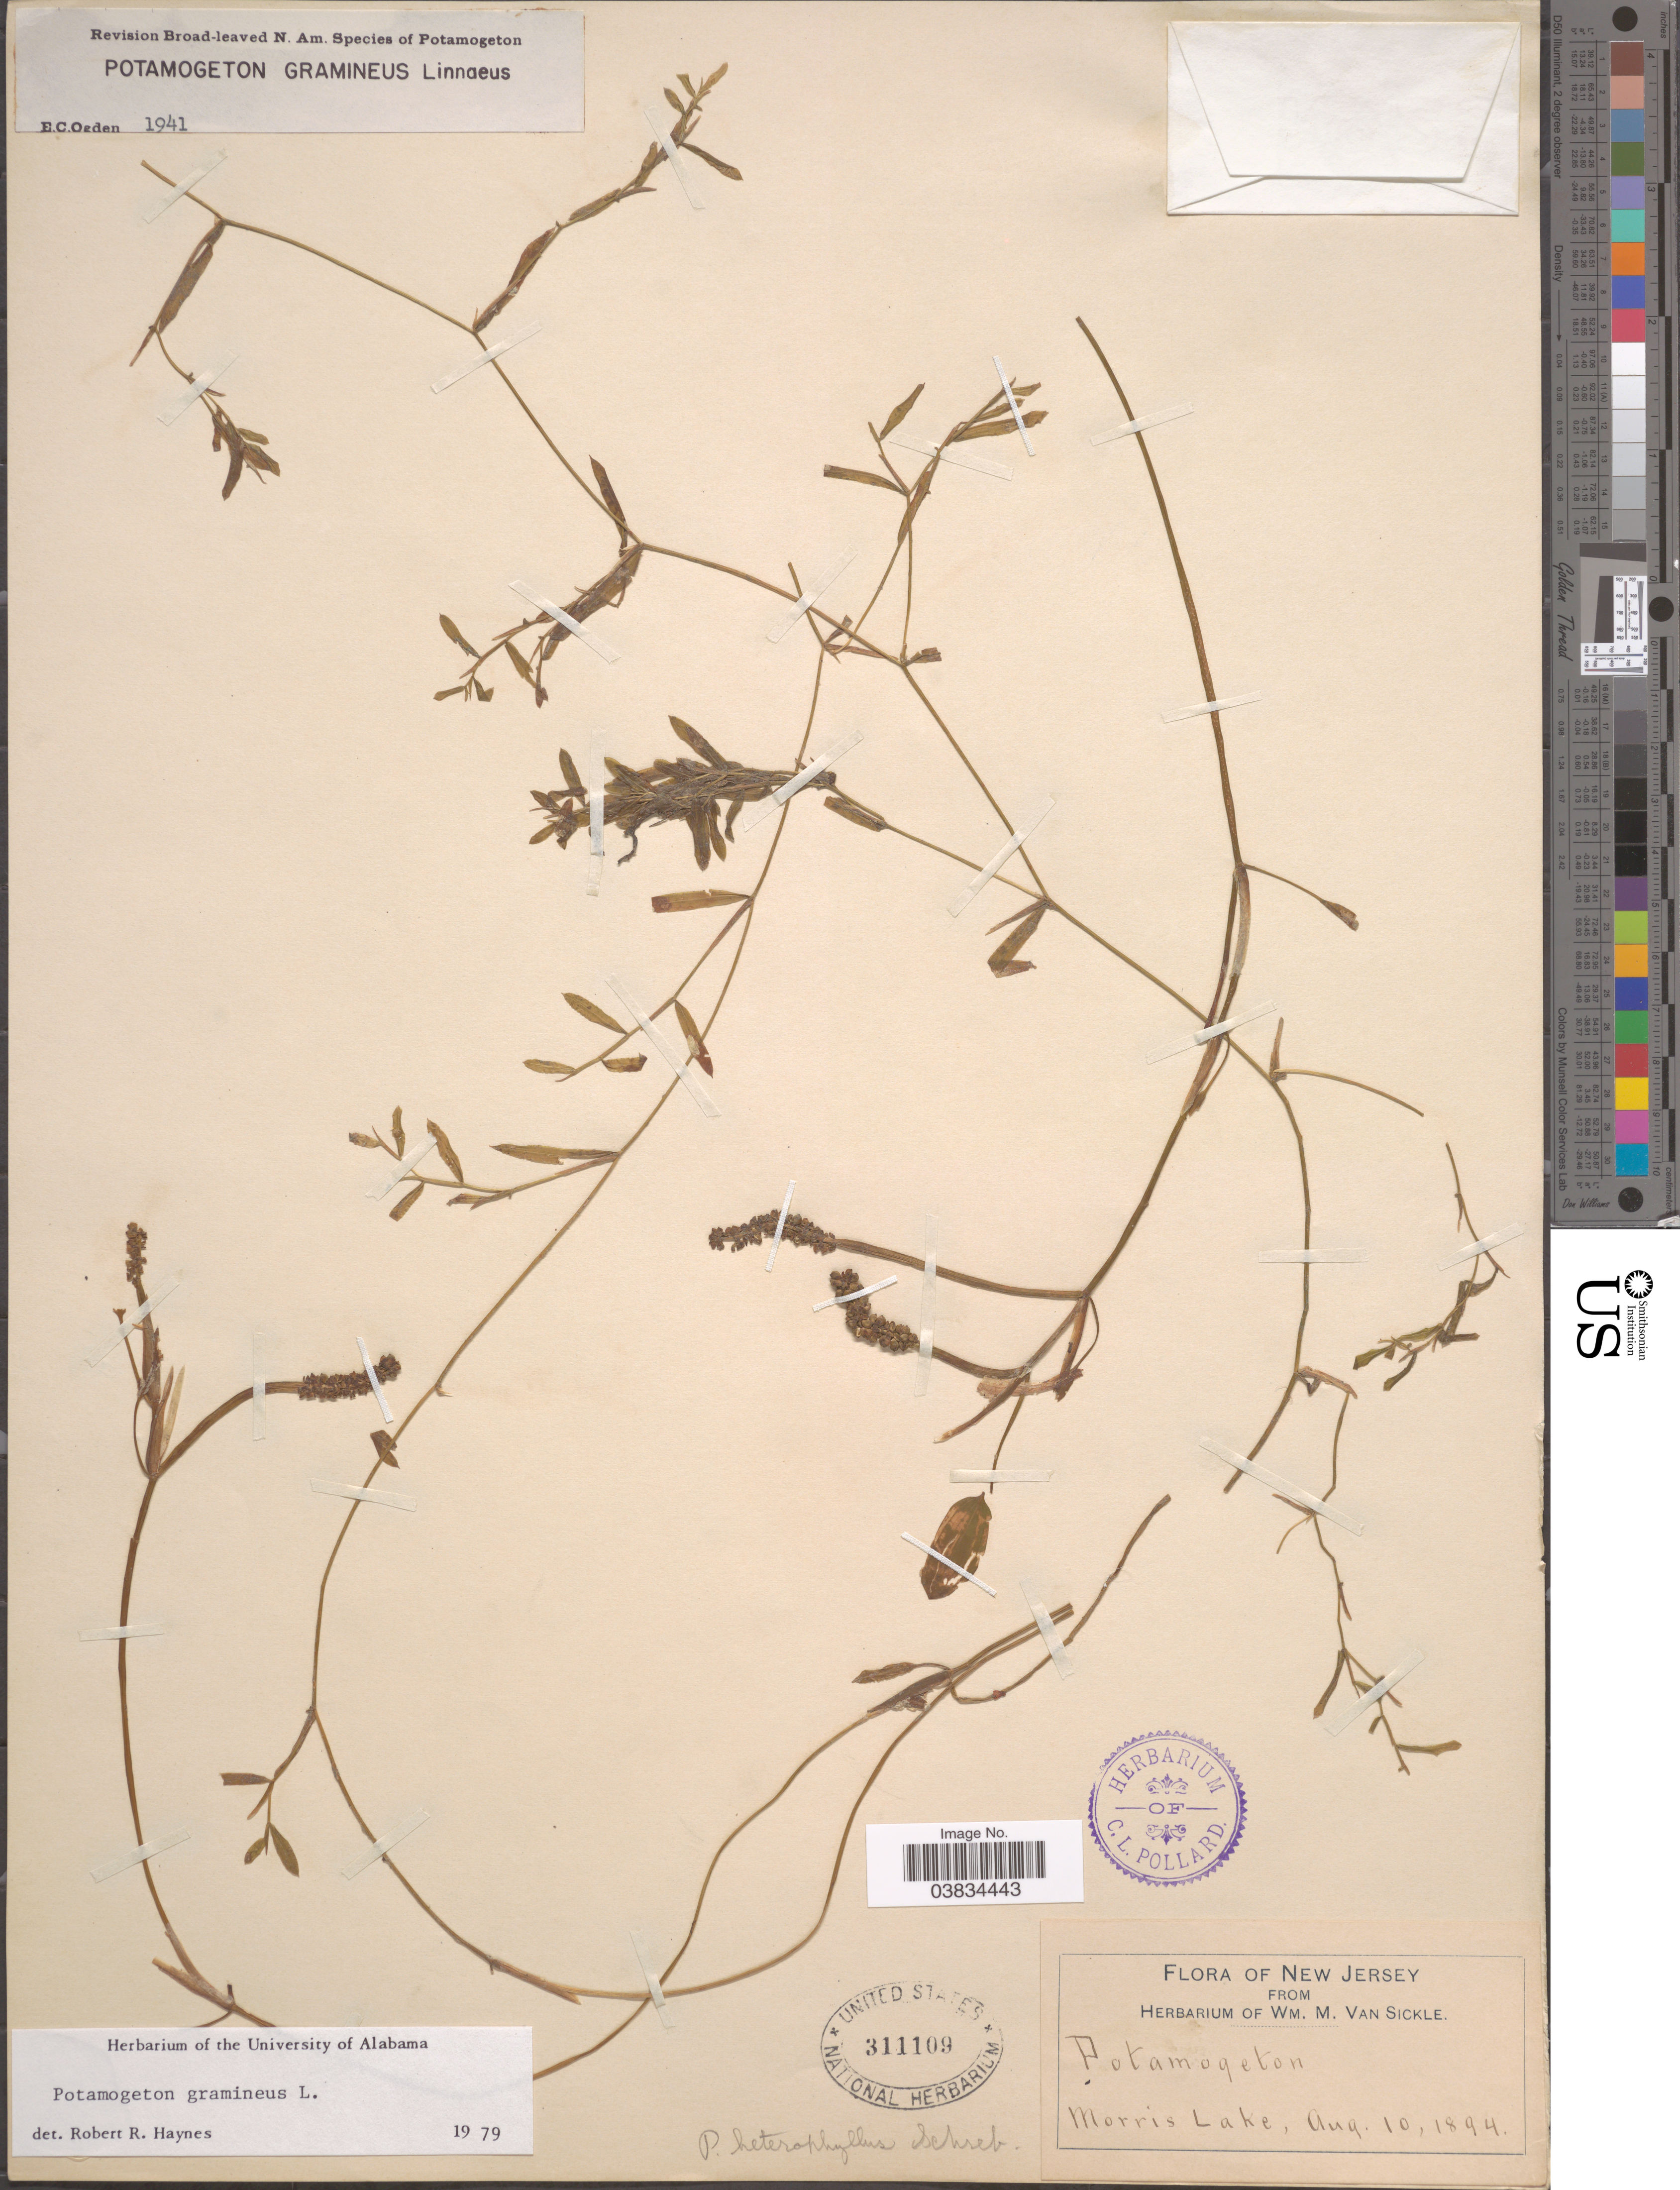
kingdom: Plantae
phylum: Tracheophyta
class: Liliopsida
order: Alismatales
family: Potamogetonaceae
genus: Potamogeton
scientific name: Potamogeton gramineus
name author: L.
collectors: ex herb. Wm. M. Van Sickle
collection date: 1894-08-10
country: United States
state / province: New Jersey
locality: Morris Lake.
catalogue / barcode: US 311109